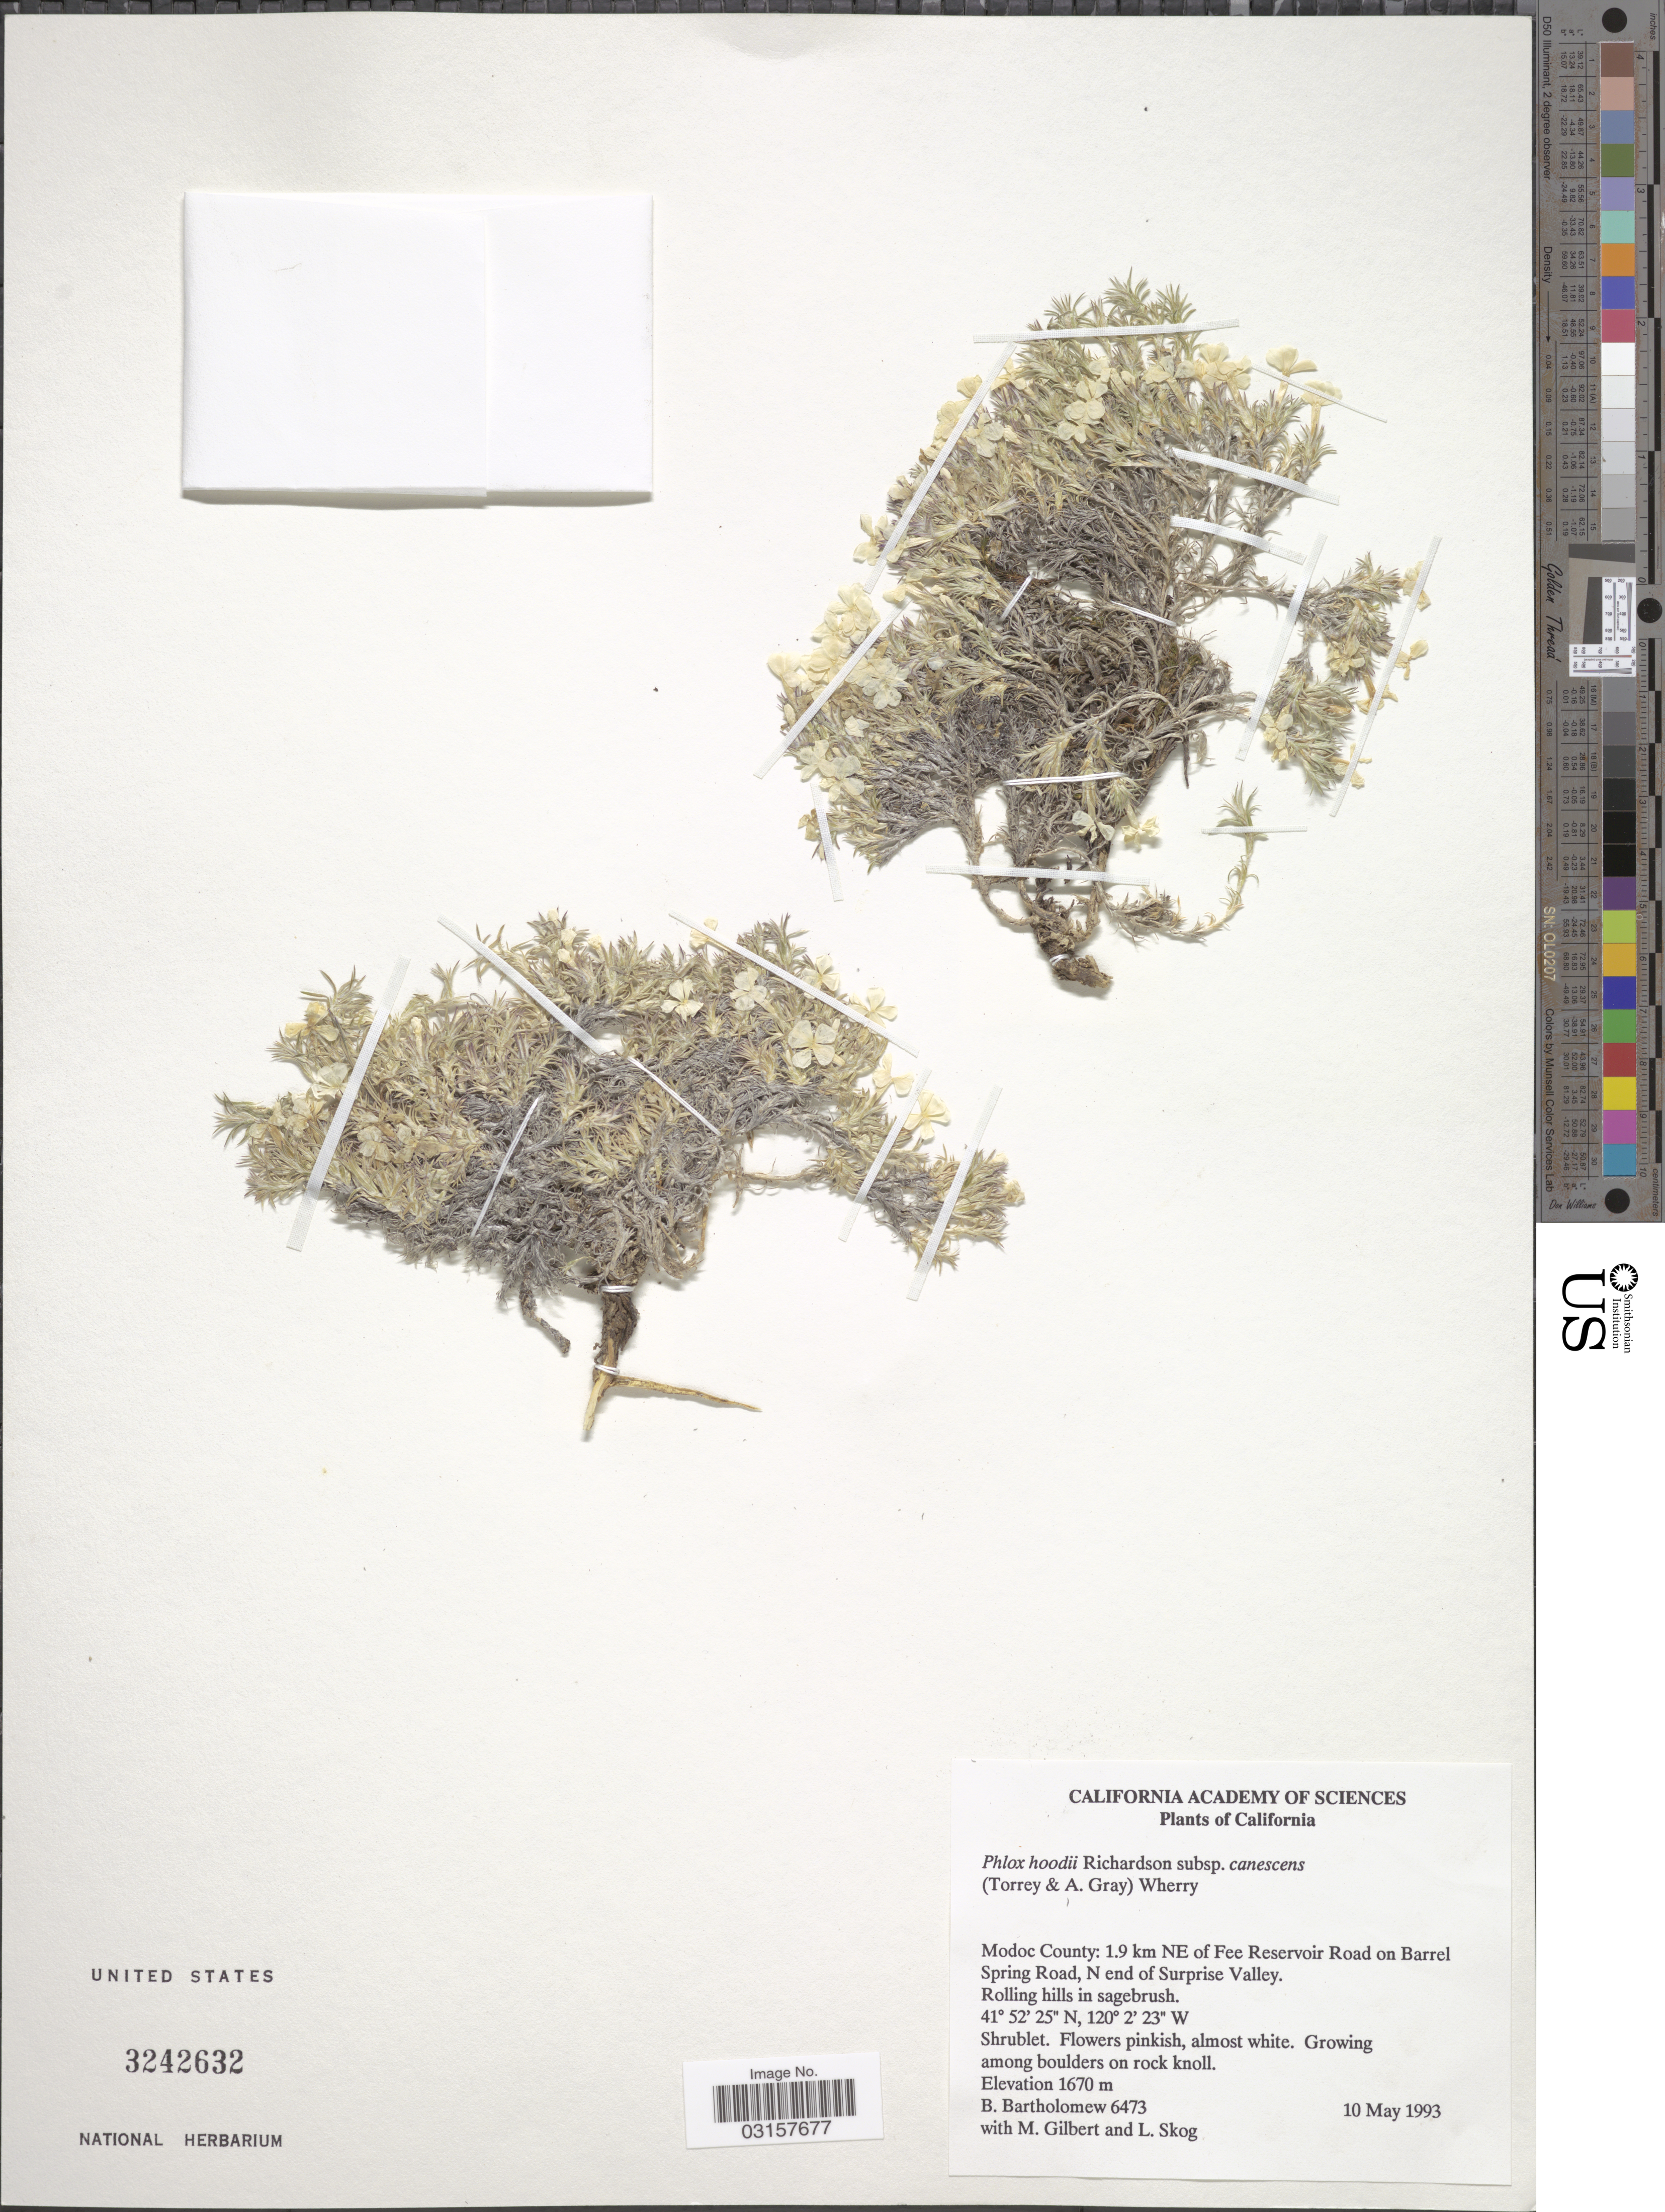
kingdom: Plantae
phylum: Tracheophyta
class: Magnoliopsida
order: Ericales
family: Polemoniaceae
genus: Phlox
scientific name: Phlox hoodii subsp. canescens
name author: (Torr. & A. Gray) Wherry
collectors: B. Bartholomew, M. Gilbert & L. E. Skog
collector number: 6473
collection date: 1993-05-10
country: United States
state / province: California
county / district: Modoc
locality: Modoc County: 1.9 km NE of Fee Reservoir Road on Barrel Spring Road, N end of Surprise Valley.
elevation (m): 1670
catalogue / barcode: US 3242632